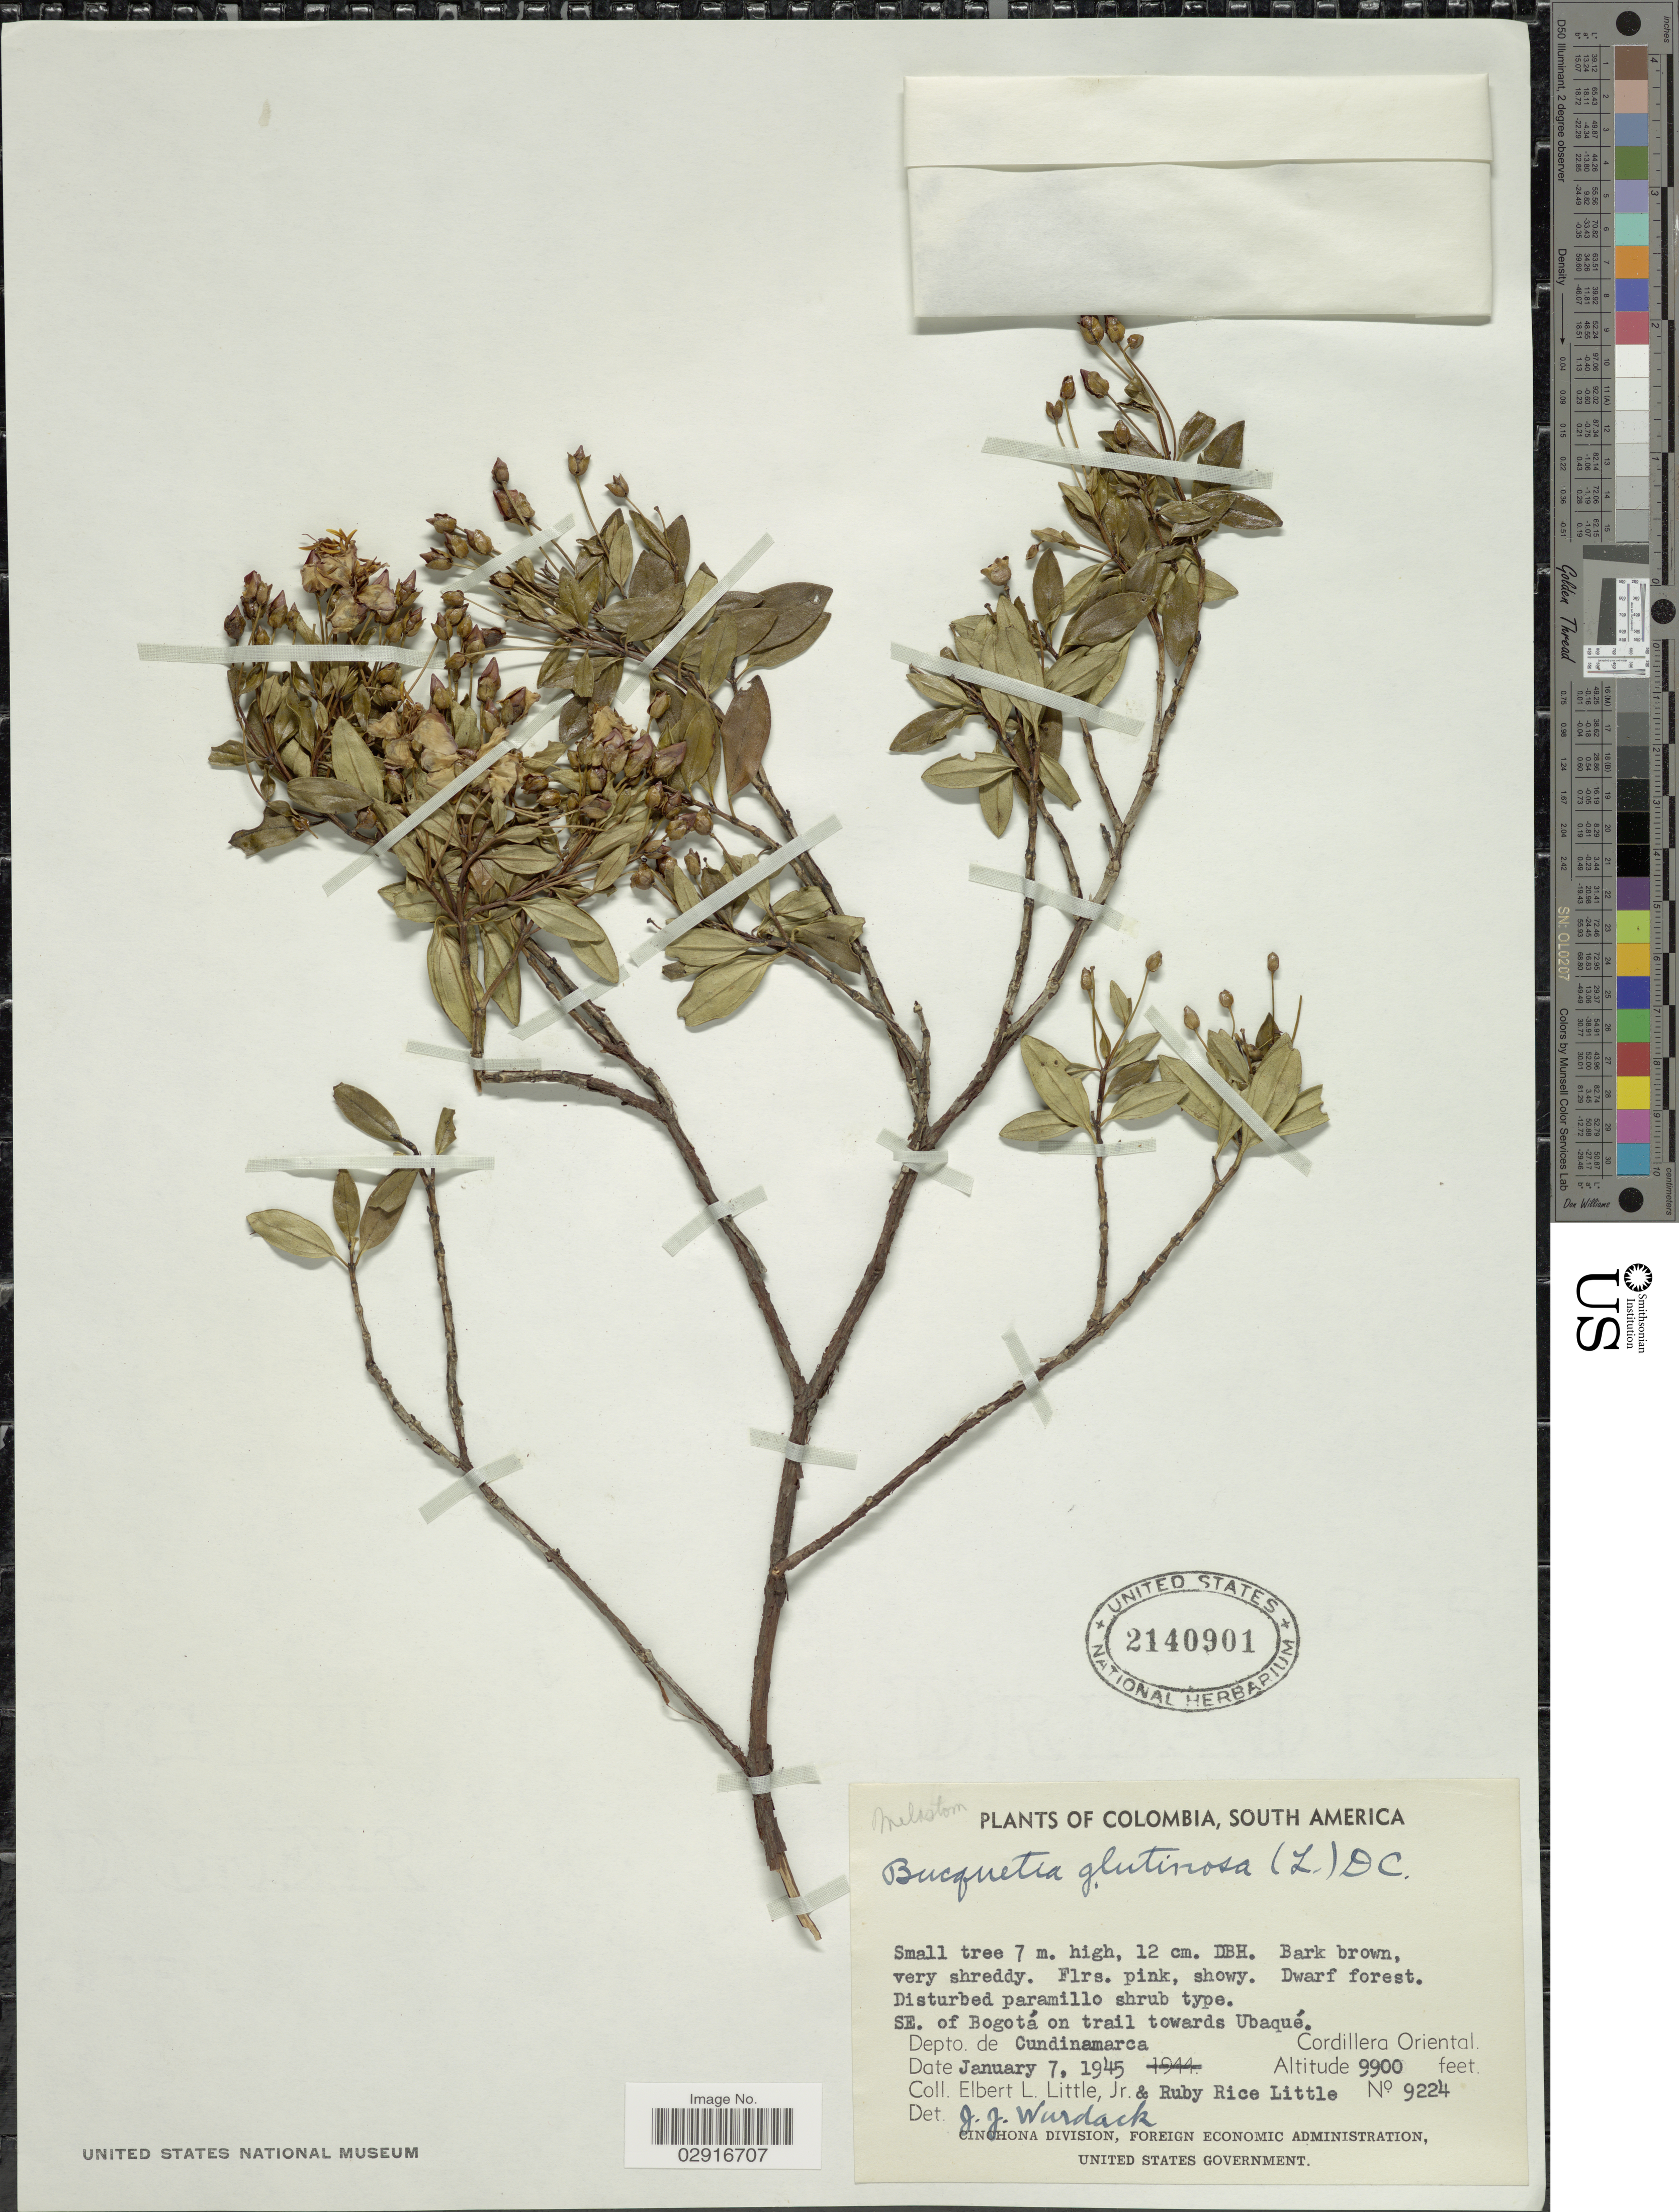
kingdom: Plantae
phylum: Tracheophyta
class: Magnoliopsida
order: Myrtales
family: Melastomataceae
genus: Bucquetia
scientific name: Bucquetia glutinosa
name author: DC.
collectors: E. L. Little & R. R. Little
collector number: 9224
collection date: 1945-01-07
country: Colombia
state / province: Cundinamarca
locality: SE. of Bogotá on trail towards Ubaqué. Depto. de Cundinamarca. Cordillera Oriental.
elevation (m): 3018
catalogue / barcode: US 2140901